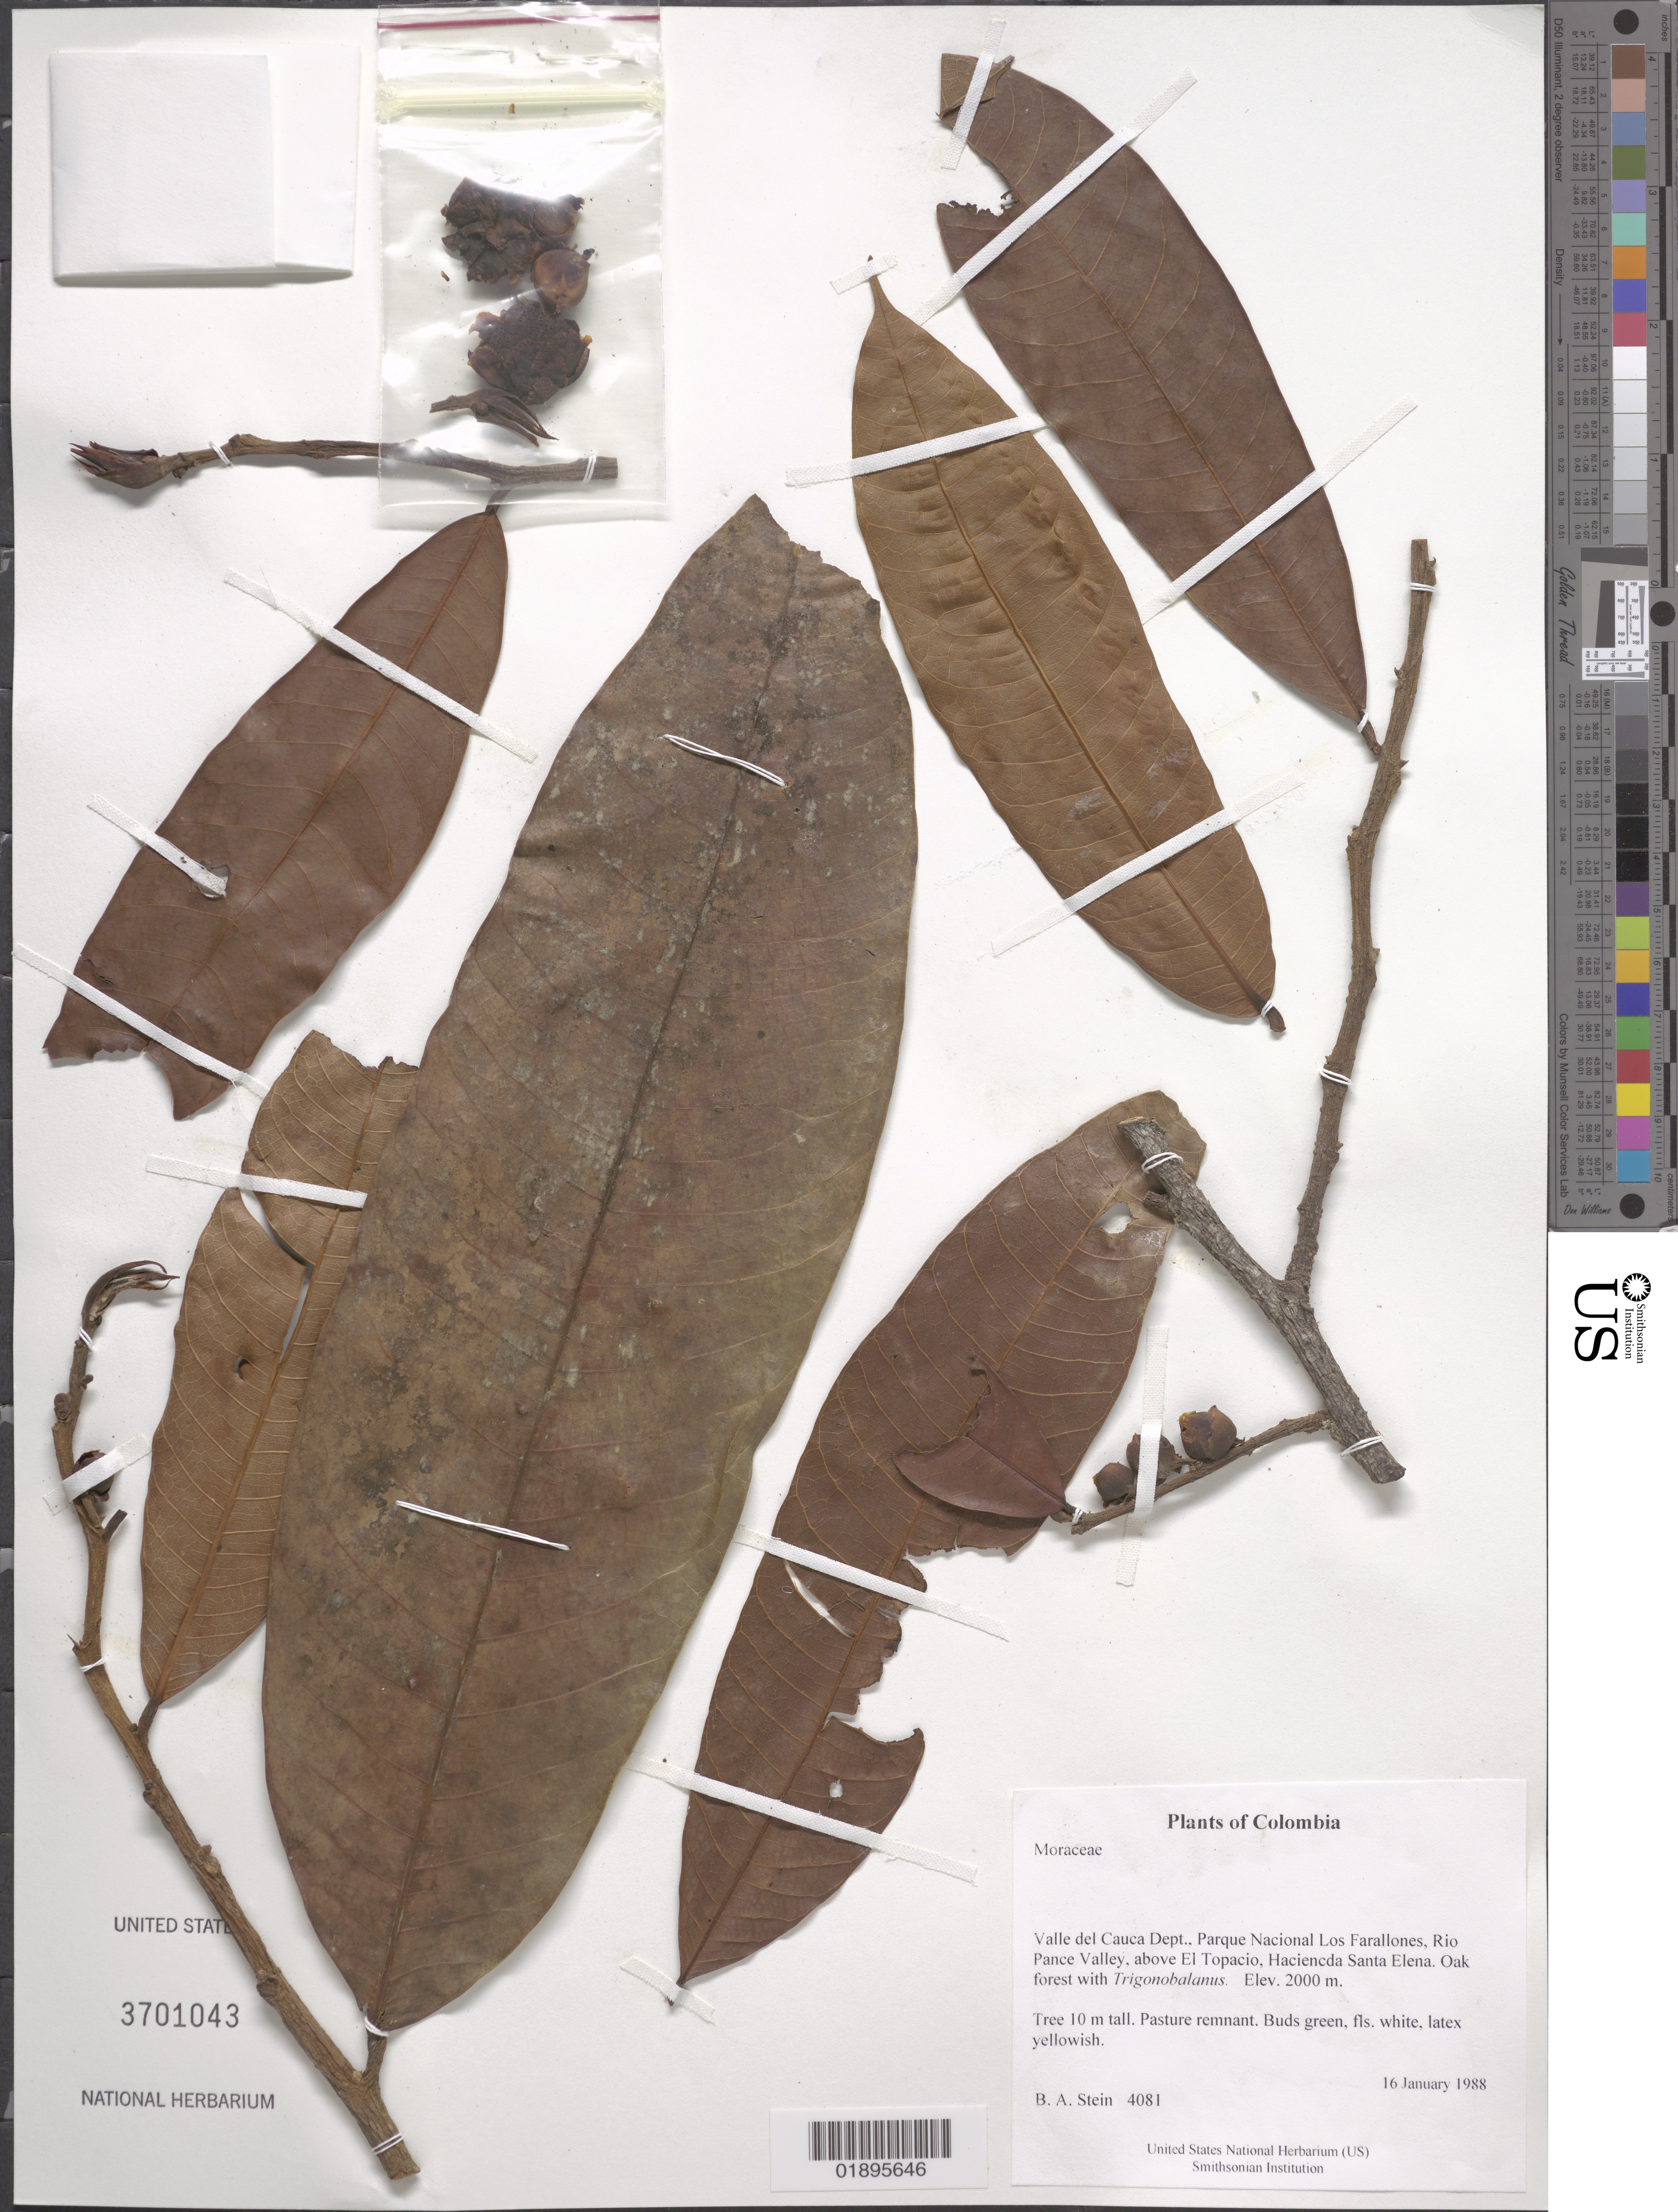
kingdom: Plantae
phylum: Tracheophyta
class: Magnoliopsida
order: Rosales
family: Moraceae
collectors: B. A. Stein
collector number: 4081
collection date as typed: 16 January 1988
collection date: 1988-01-16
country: Colombia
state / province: Valle del Cauca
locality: Parque Nacional Los Farallones, Rio Pance Valley, above El Topacio, Haciencda Santa Elena.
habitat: Oak forest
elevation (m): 2000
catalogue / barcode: US 3701043